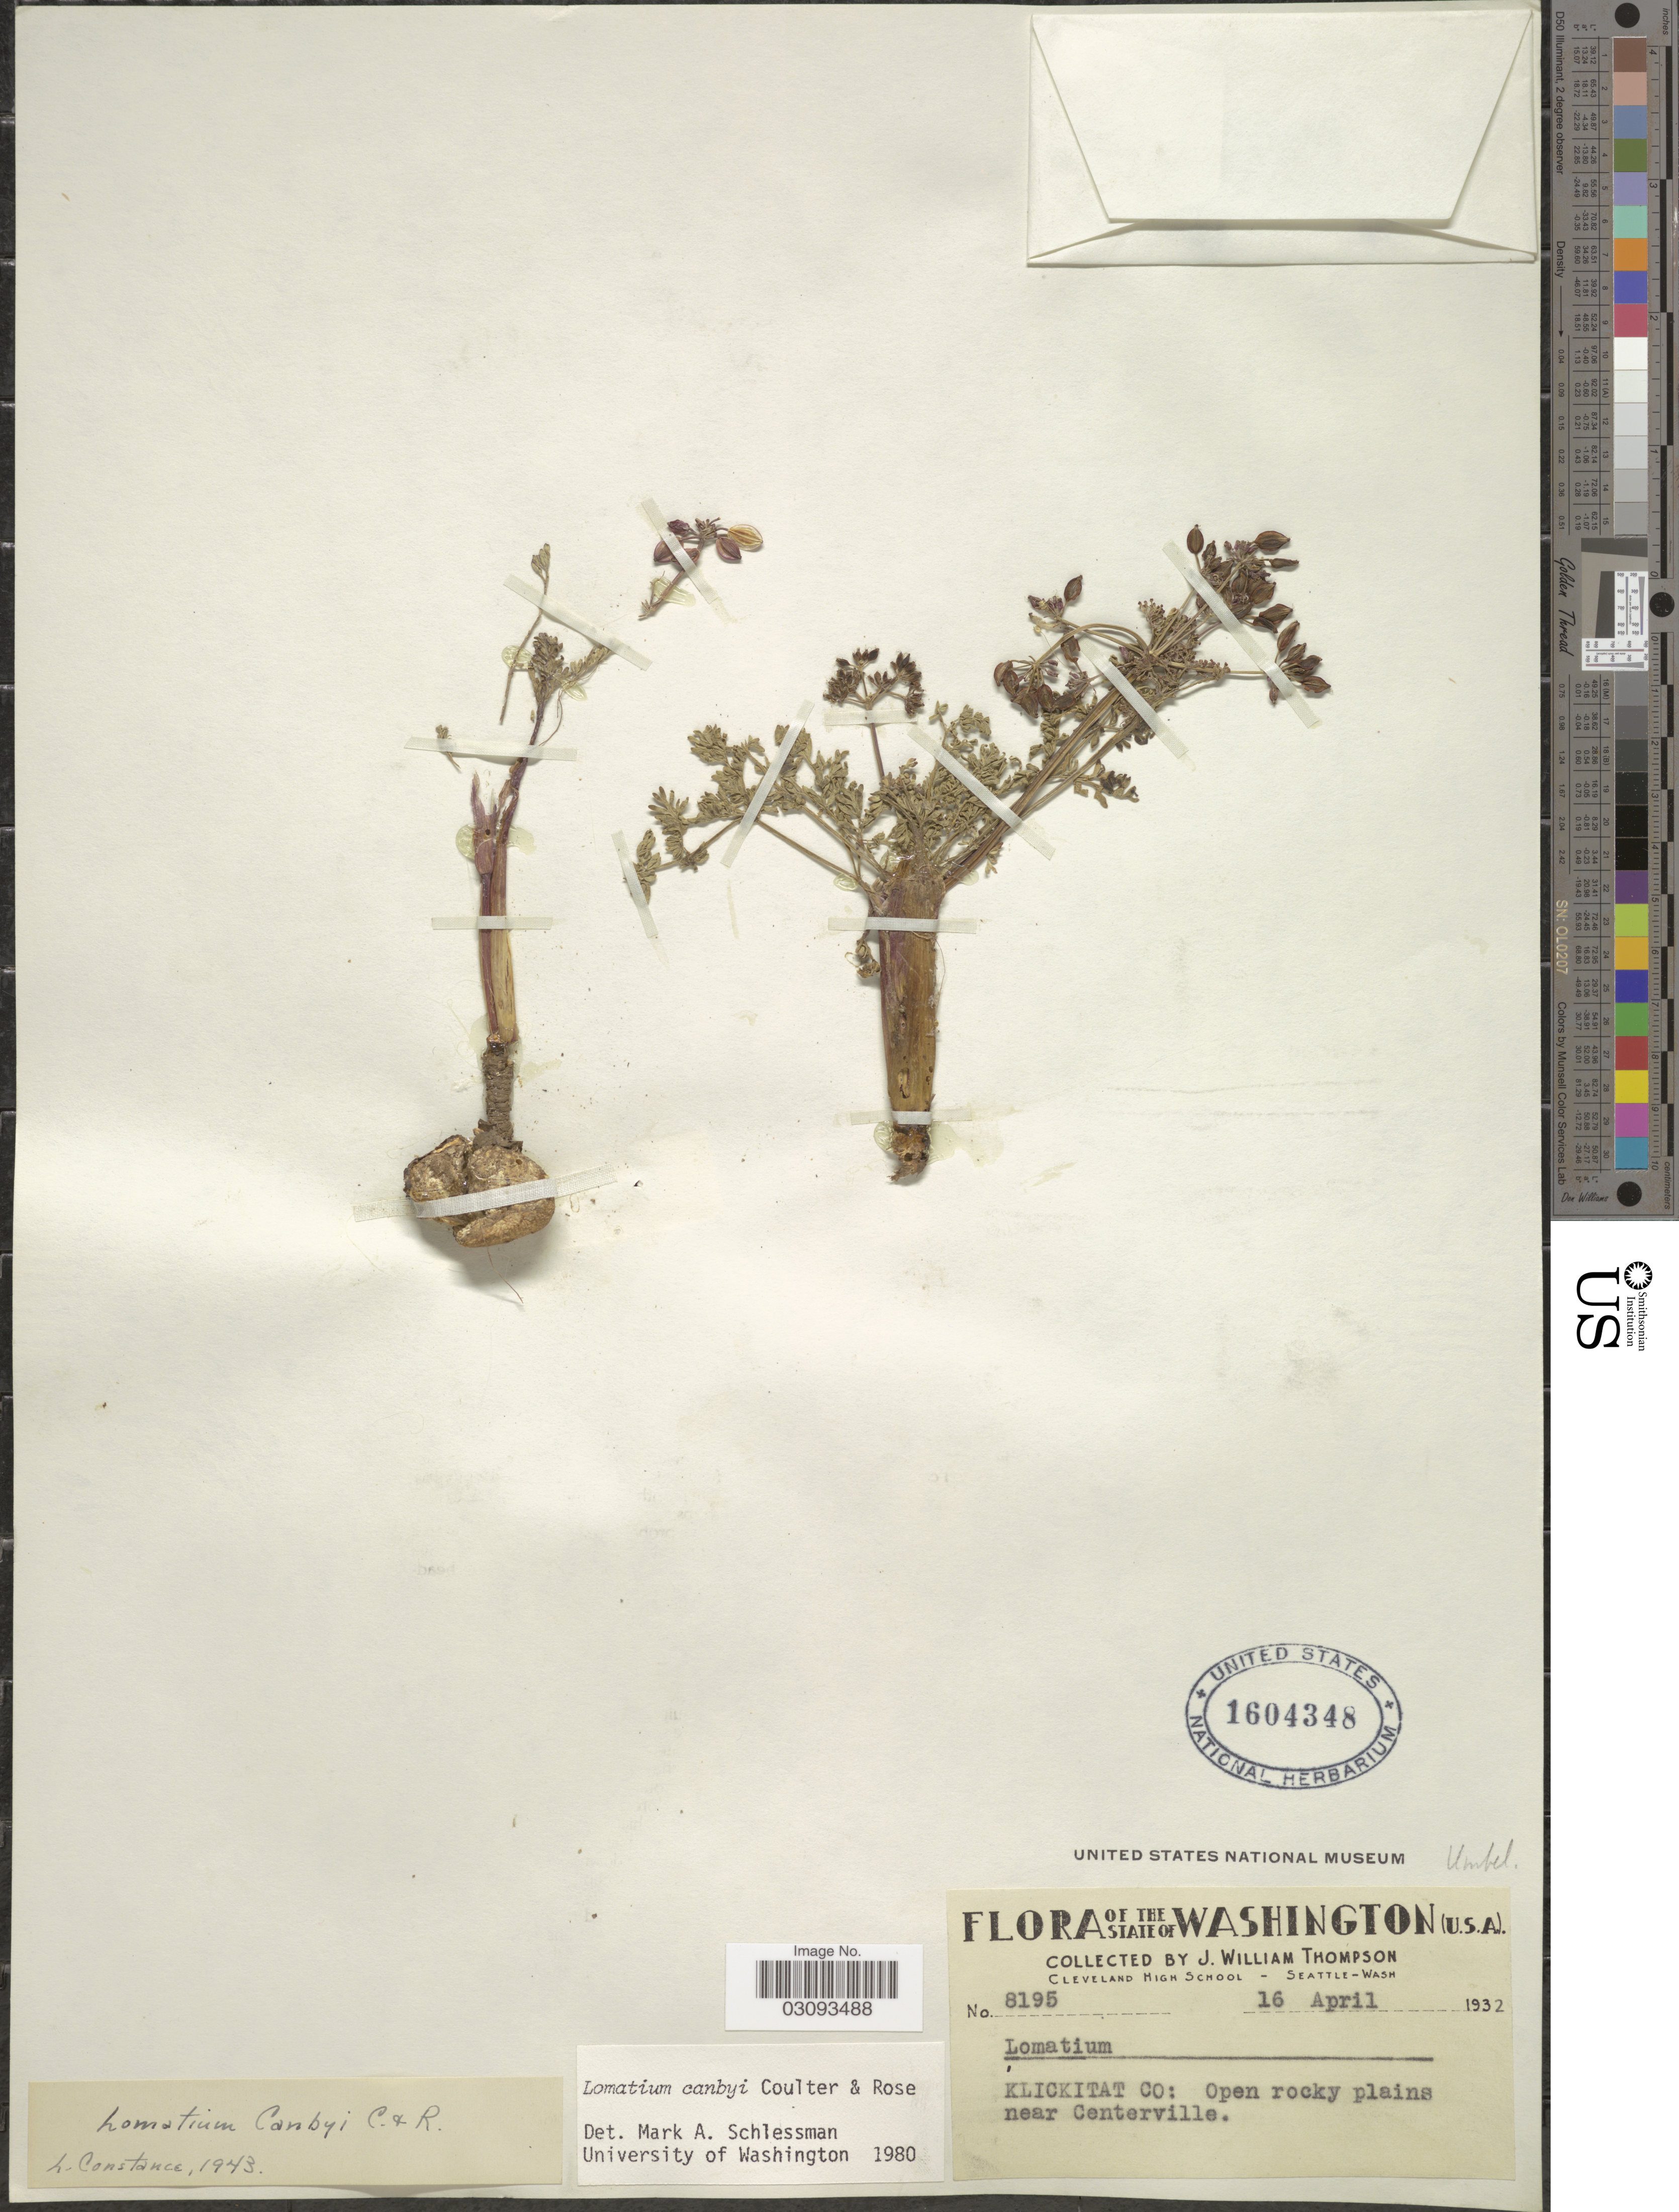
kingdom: Plantae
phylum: Tracheophyta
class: Magnoliopsida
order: Apiales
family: Apiaceae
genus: Lomatium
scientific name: Lomatium canbyi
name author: (J.M. Coult. & Rose) J.M. Coult. & Rose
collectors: J. W. Thompson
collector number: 8195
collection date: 1932-04-16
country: United States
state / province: Washington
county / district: Klickitat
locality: Klickitat Co: Near Centerville.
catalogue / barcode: US 1604348